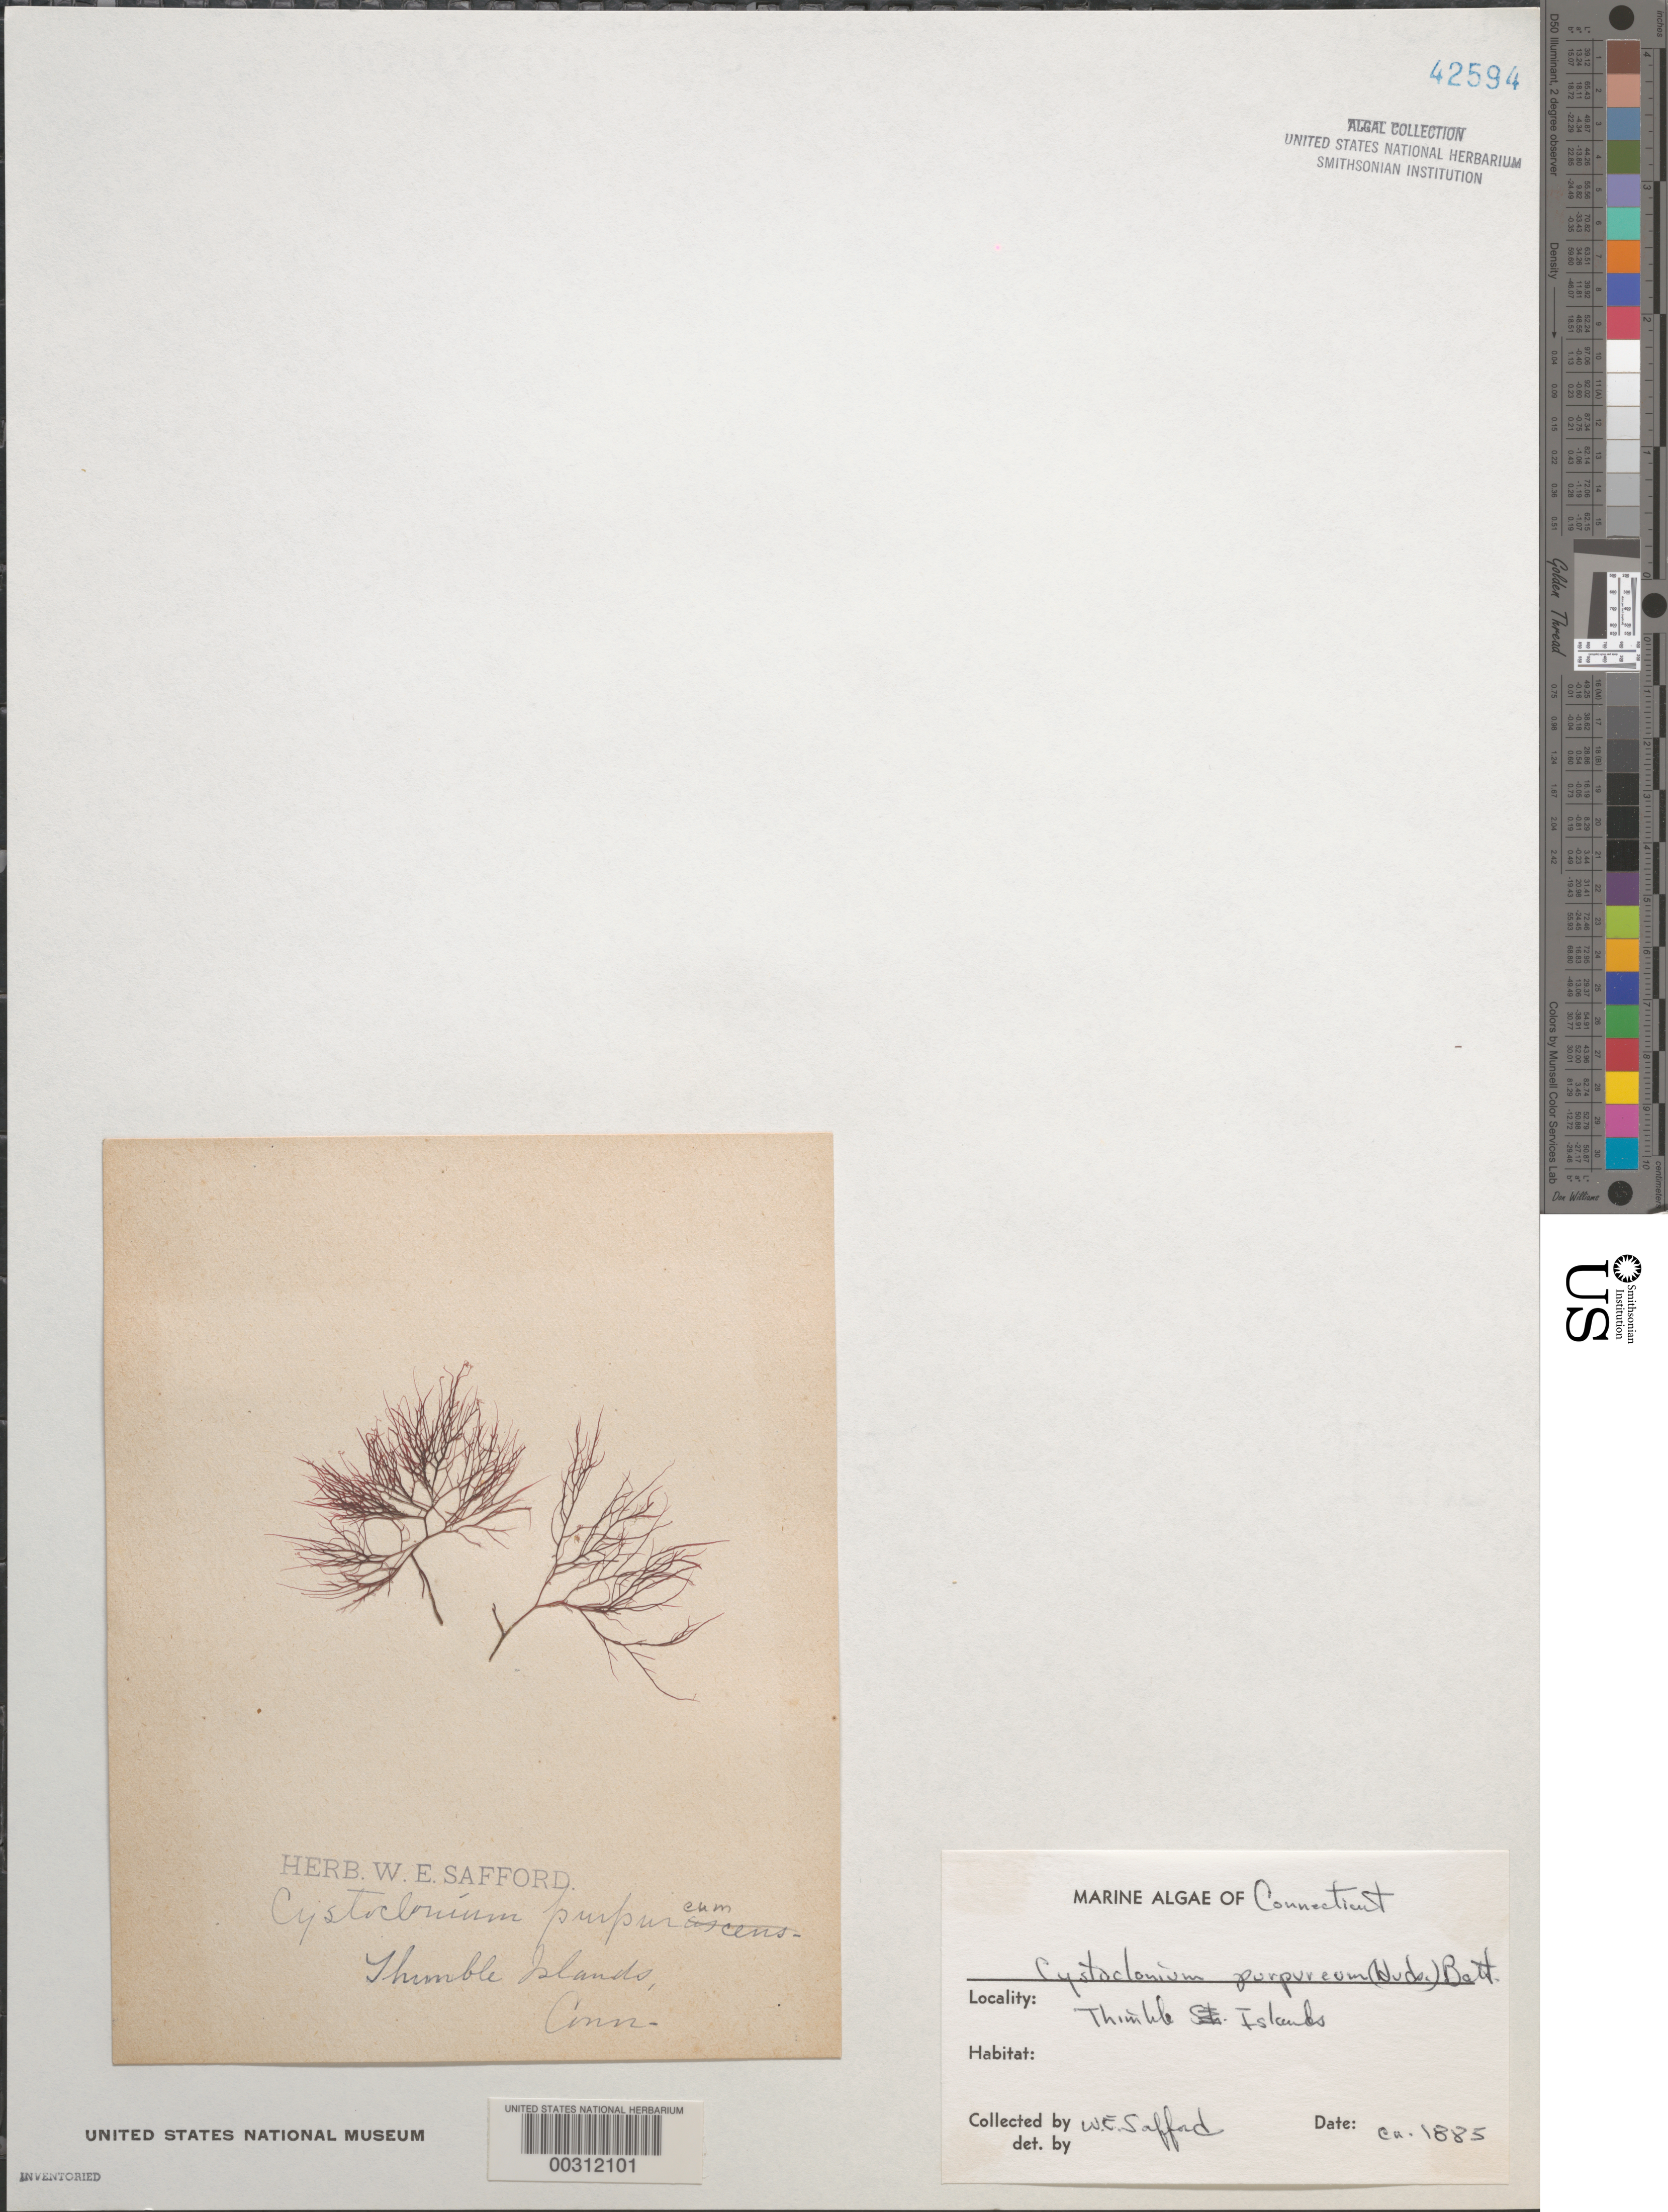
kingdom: Plantae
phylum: Rhodophyta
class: Florideophyceae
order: Gigartinales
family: Cystocloniaceae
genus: Cystoclonium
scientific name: Cystoclonium purpureum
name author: (Huds.) Batters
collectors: W. E. Safford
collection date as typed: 1885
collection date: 1885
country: United States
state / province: Connecticut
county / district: New Haven County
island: Thimble Islands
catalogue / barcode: US 42594